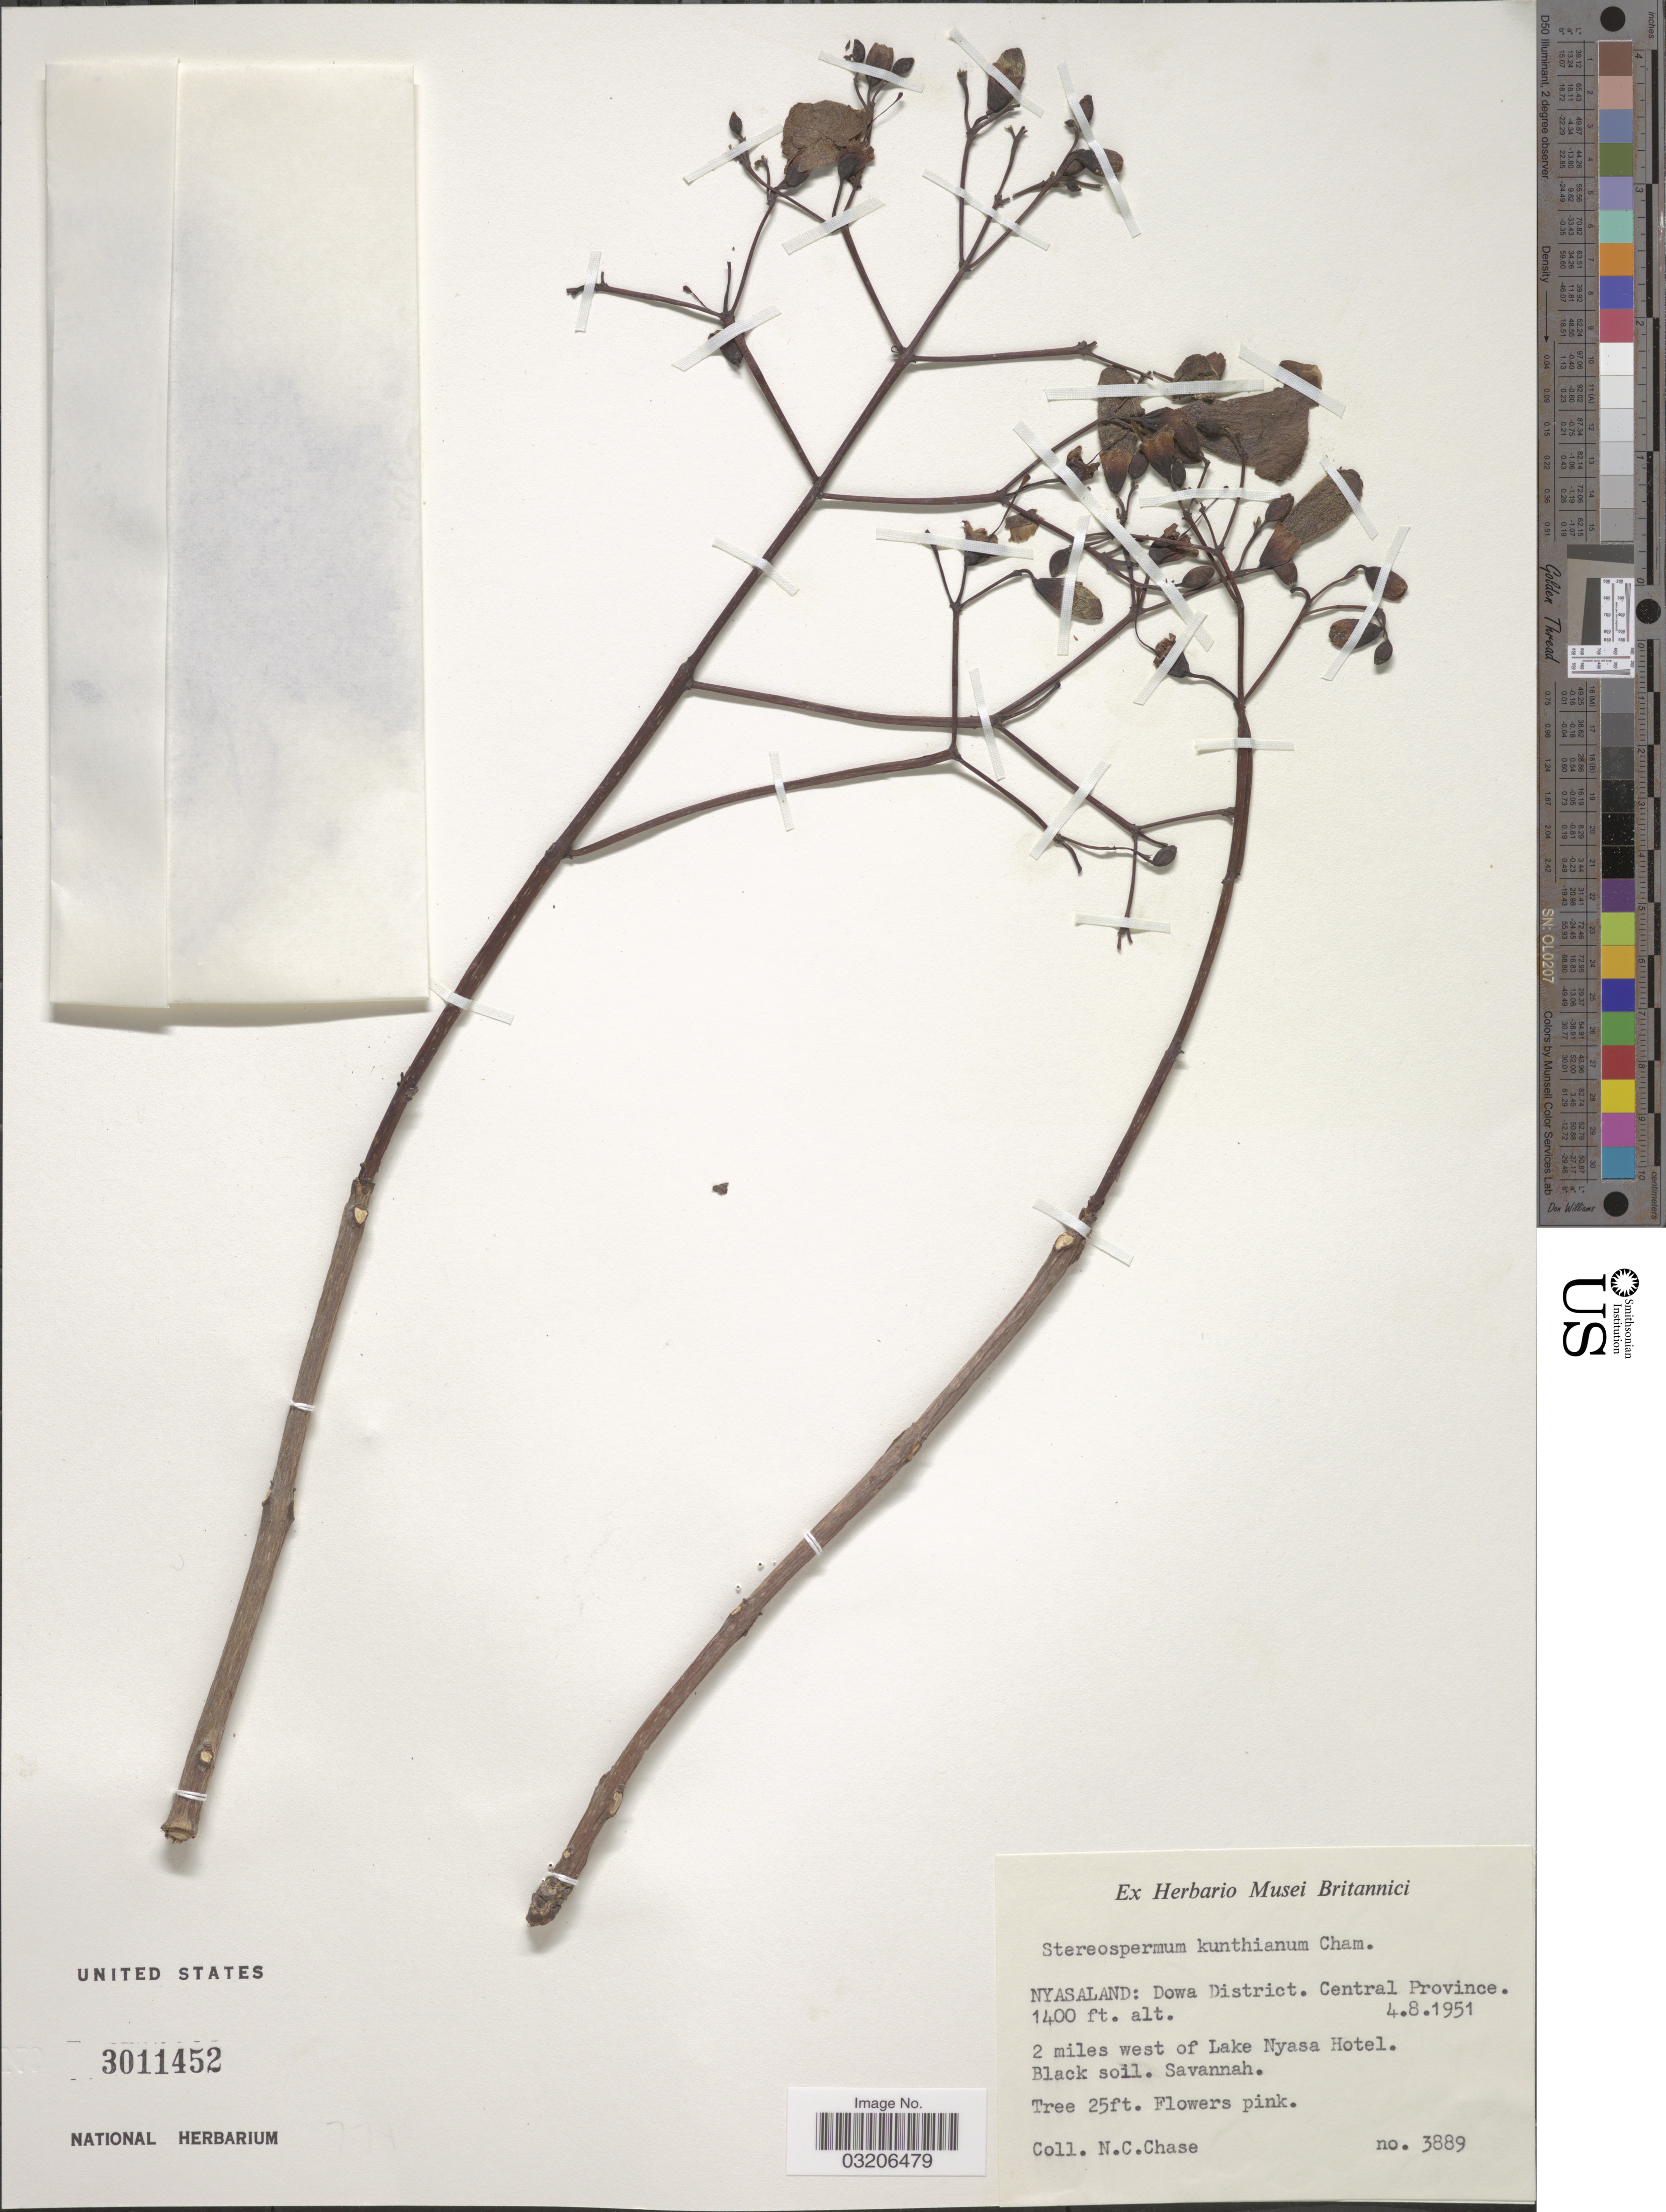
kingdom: Plantae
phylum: Tracheophyta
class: Magnoliopsida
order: Lamiales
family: Bignoniaceae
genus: Stereospermum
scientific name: Stereospermum kunthianum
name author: Cham.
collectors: N. C. Chase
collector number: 3889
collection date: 1951-08-04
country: Malawi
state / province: Central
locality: Nyasaland: Dowa District. 2 miles west of Lake Nyasa Hotel.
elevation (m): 427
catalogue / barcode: US 3011452